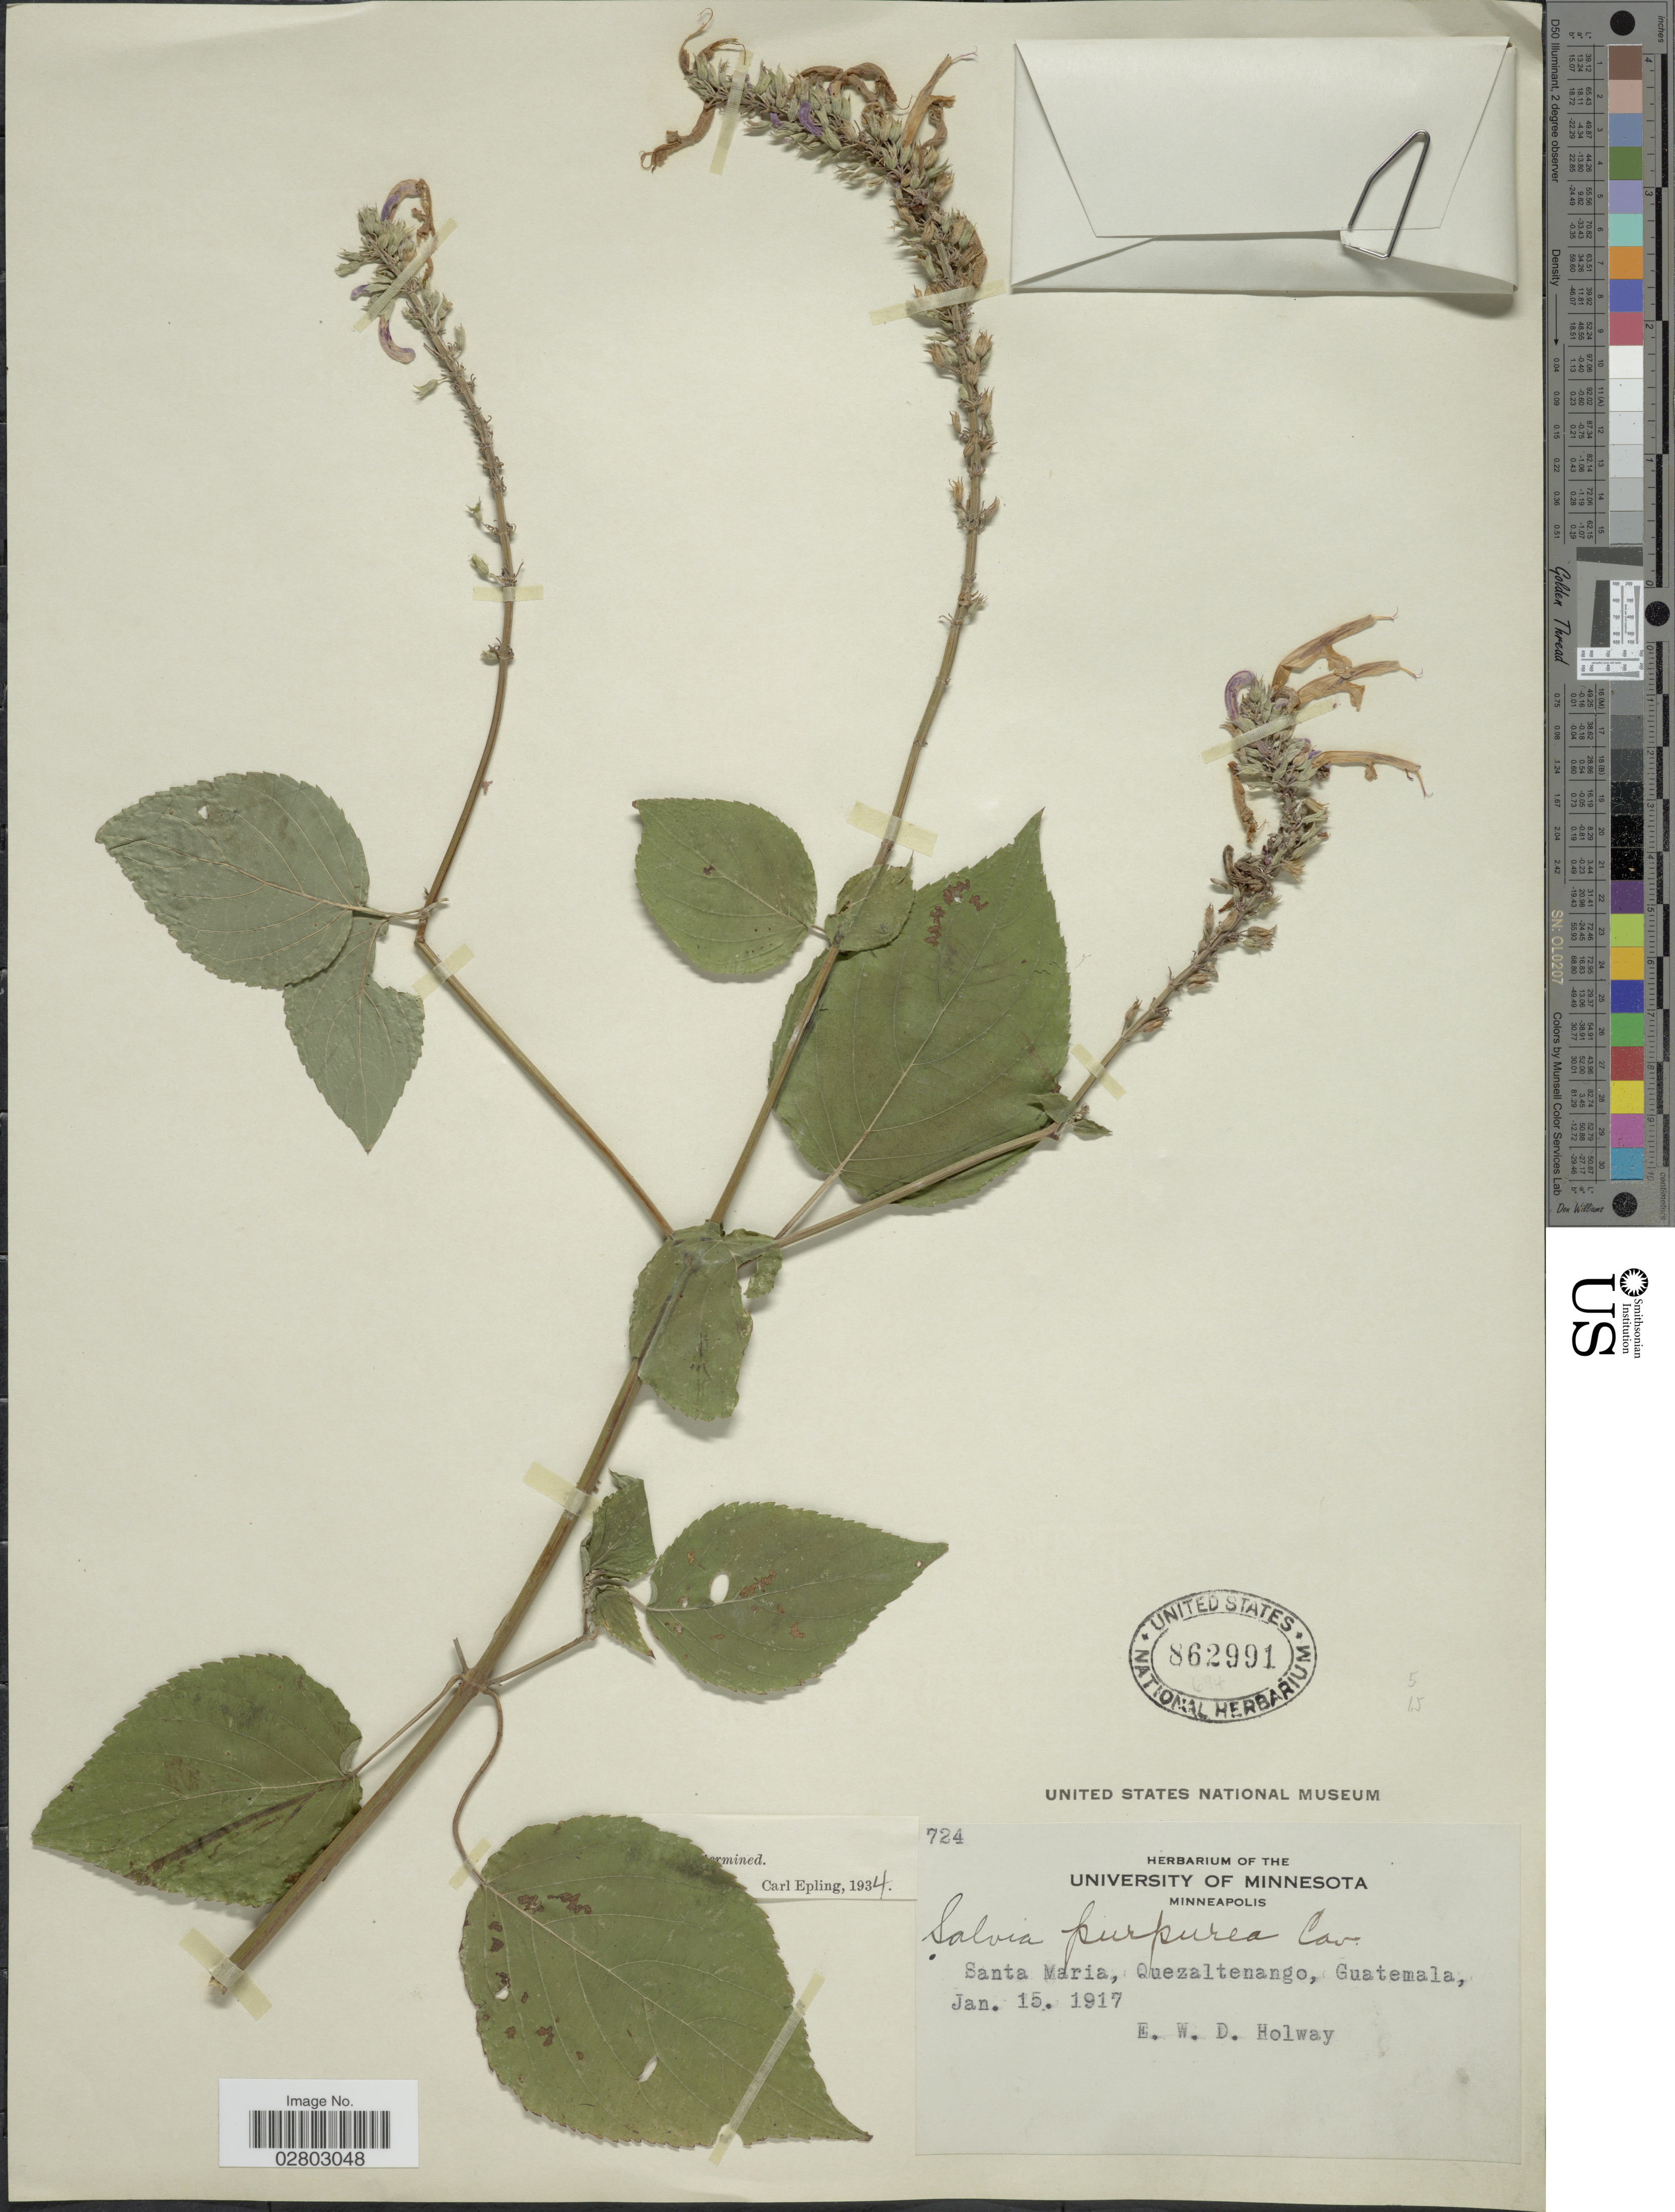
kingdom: Plantae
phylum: Tracheophyta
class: Magnoliopsida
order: Lamiales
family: Lamiaceae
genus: Salvia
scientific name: Salvia purpurea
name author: Cav.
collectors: E. W. D. Holway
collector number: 724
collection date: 1917-01-15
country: Guatemala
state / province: Quetzaltenango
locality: Santa Maria, Quezaltenango, Guatemala.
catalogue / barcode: US 862991